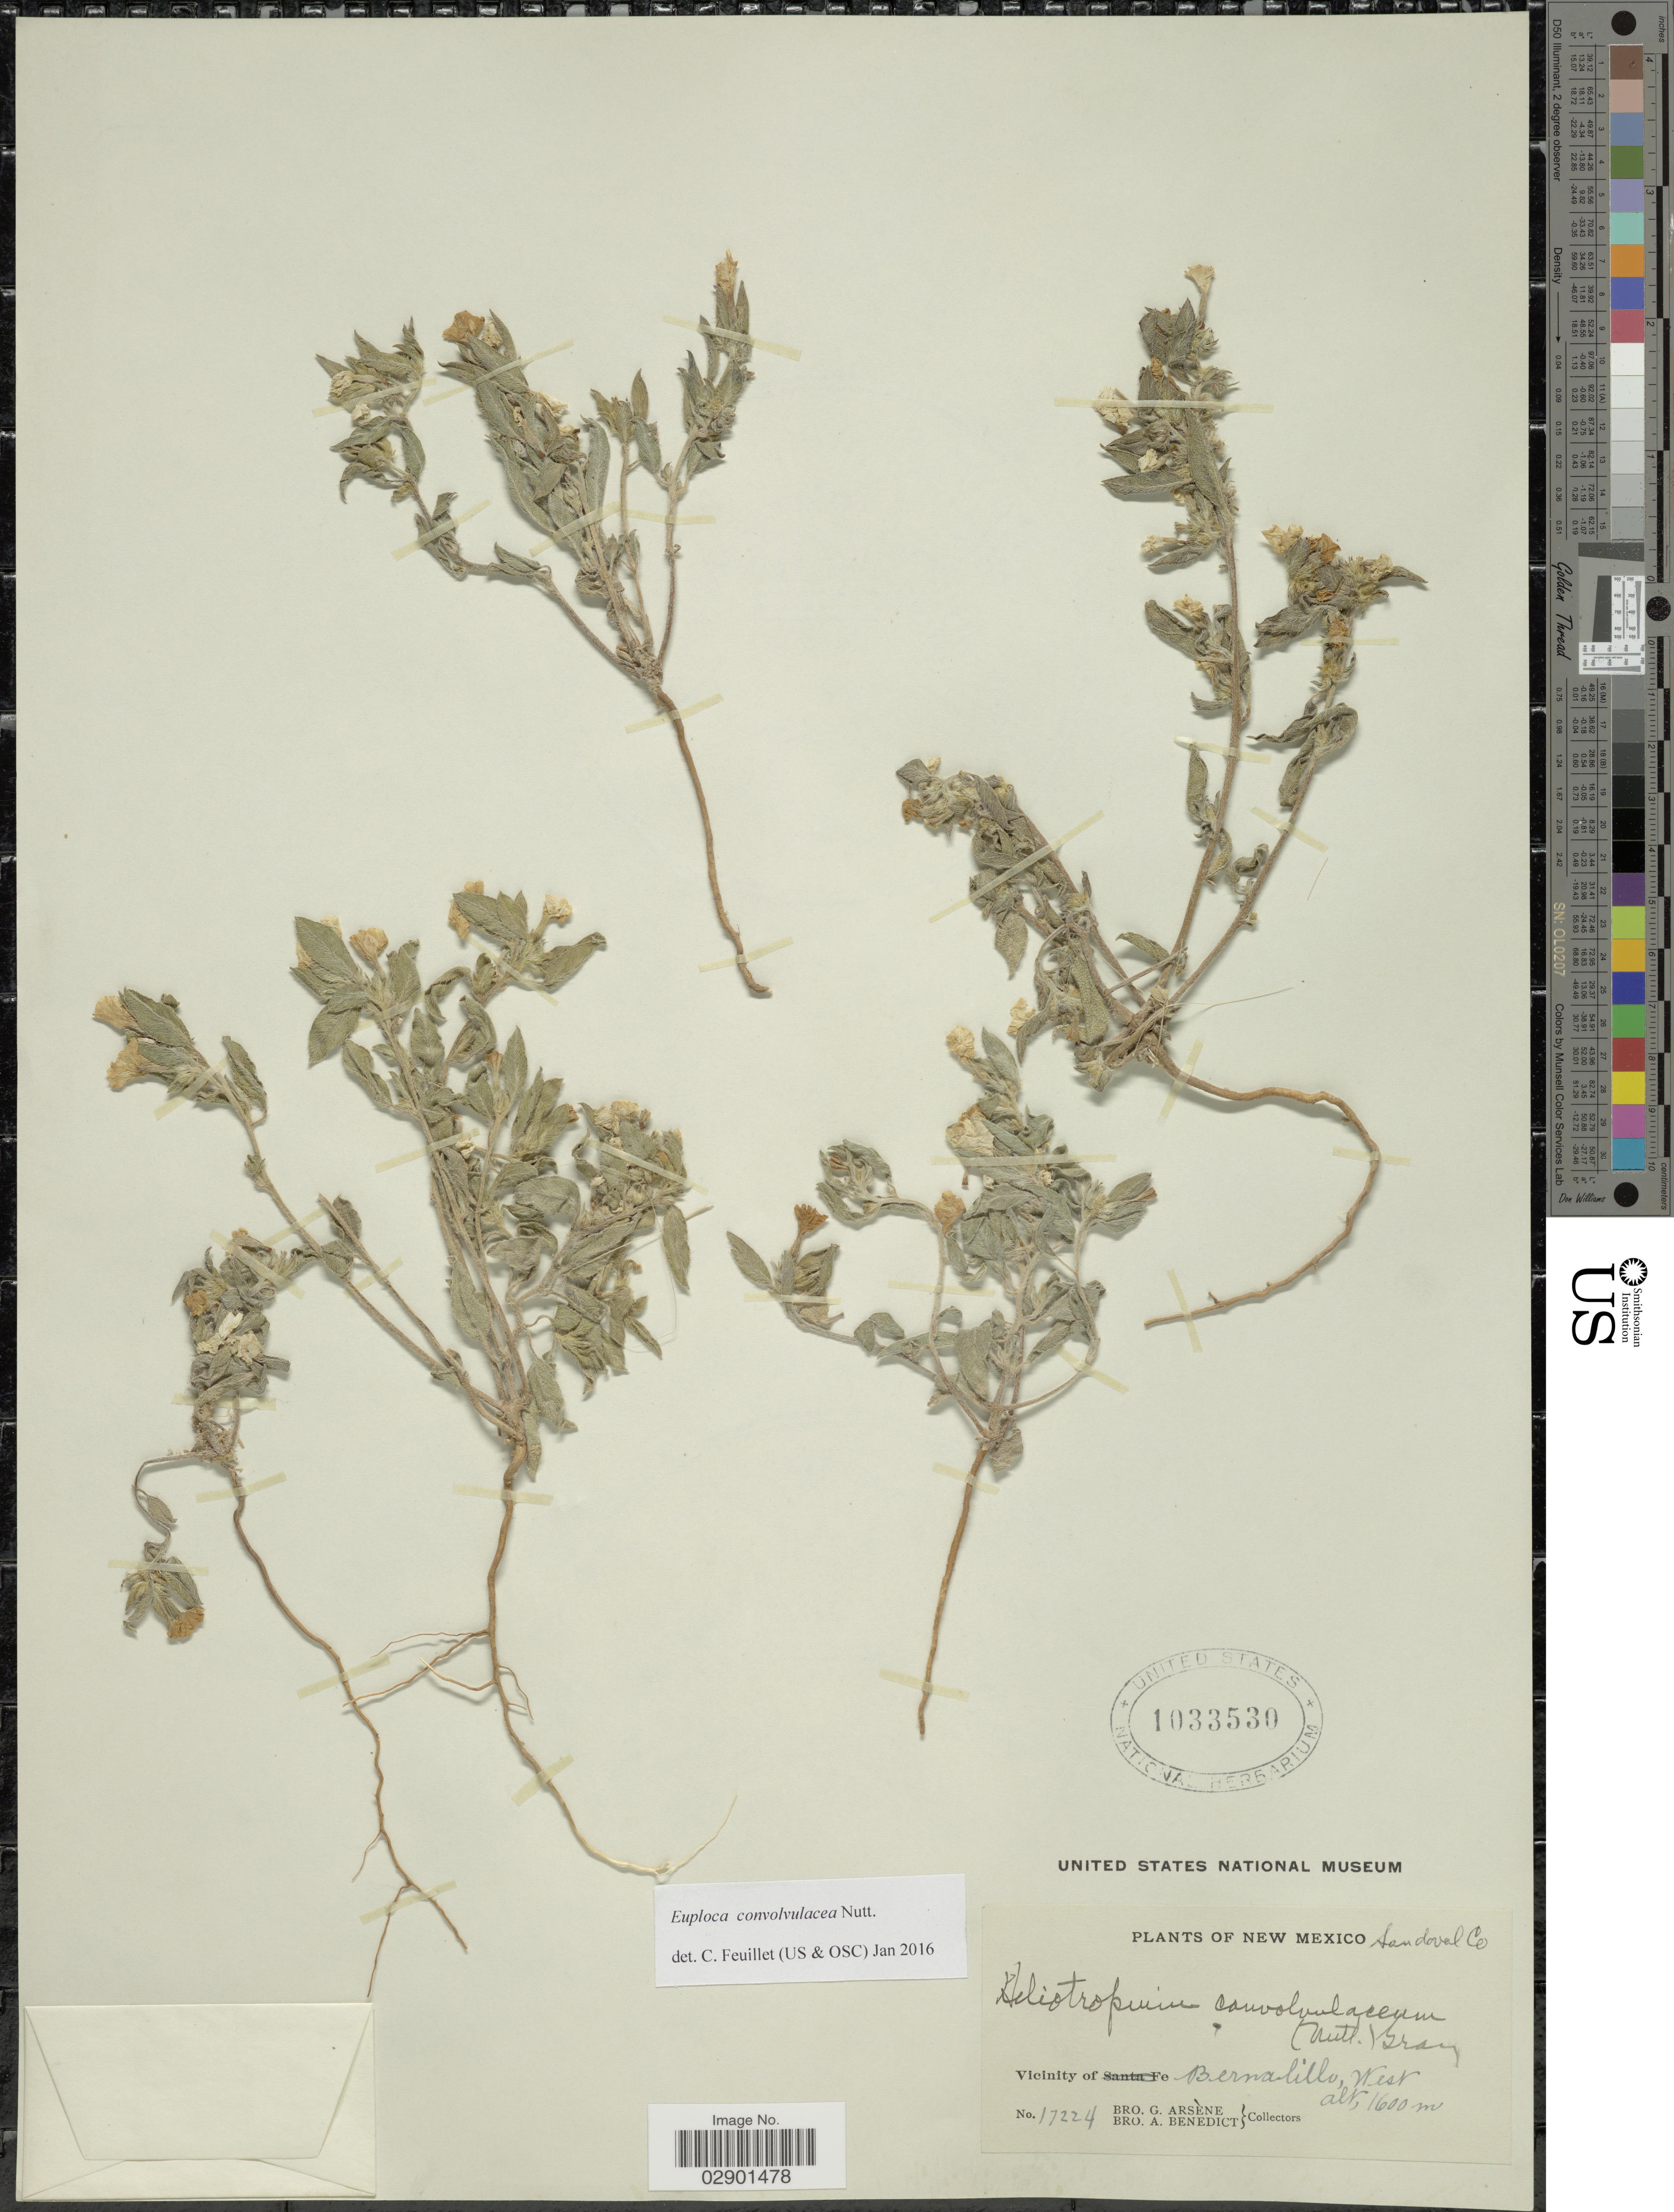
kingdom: Plantae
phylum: Tracheophyta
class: Magnoliopsida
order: Boraginales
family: Heliotropiaceae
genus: Euploca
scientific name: Euploca convolvulacea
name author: Nutt.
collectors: Bro. G. Arsène & Bro. Benedict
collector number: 17224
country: United States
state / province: New Mexico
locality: Sandoval Co. Vicinity of Bernalillo, west.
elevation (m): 1600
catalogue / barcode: US 1033530